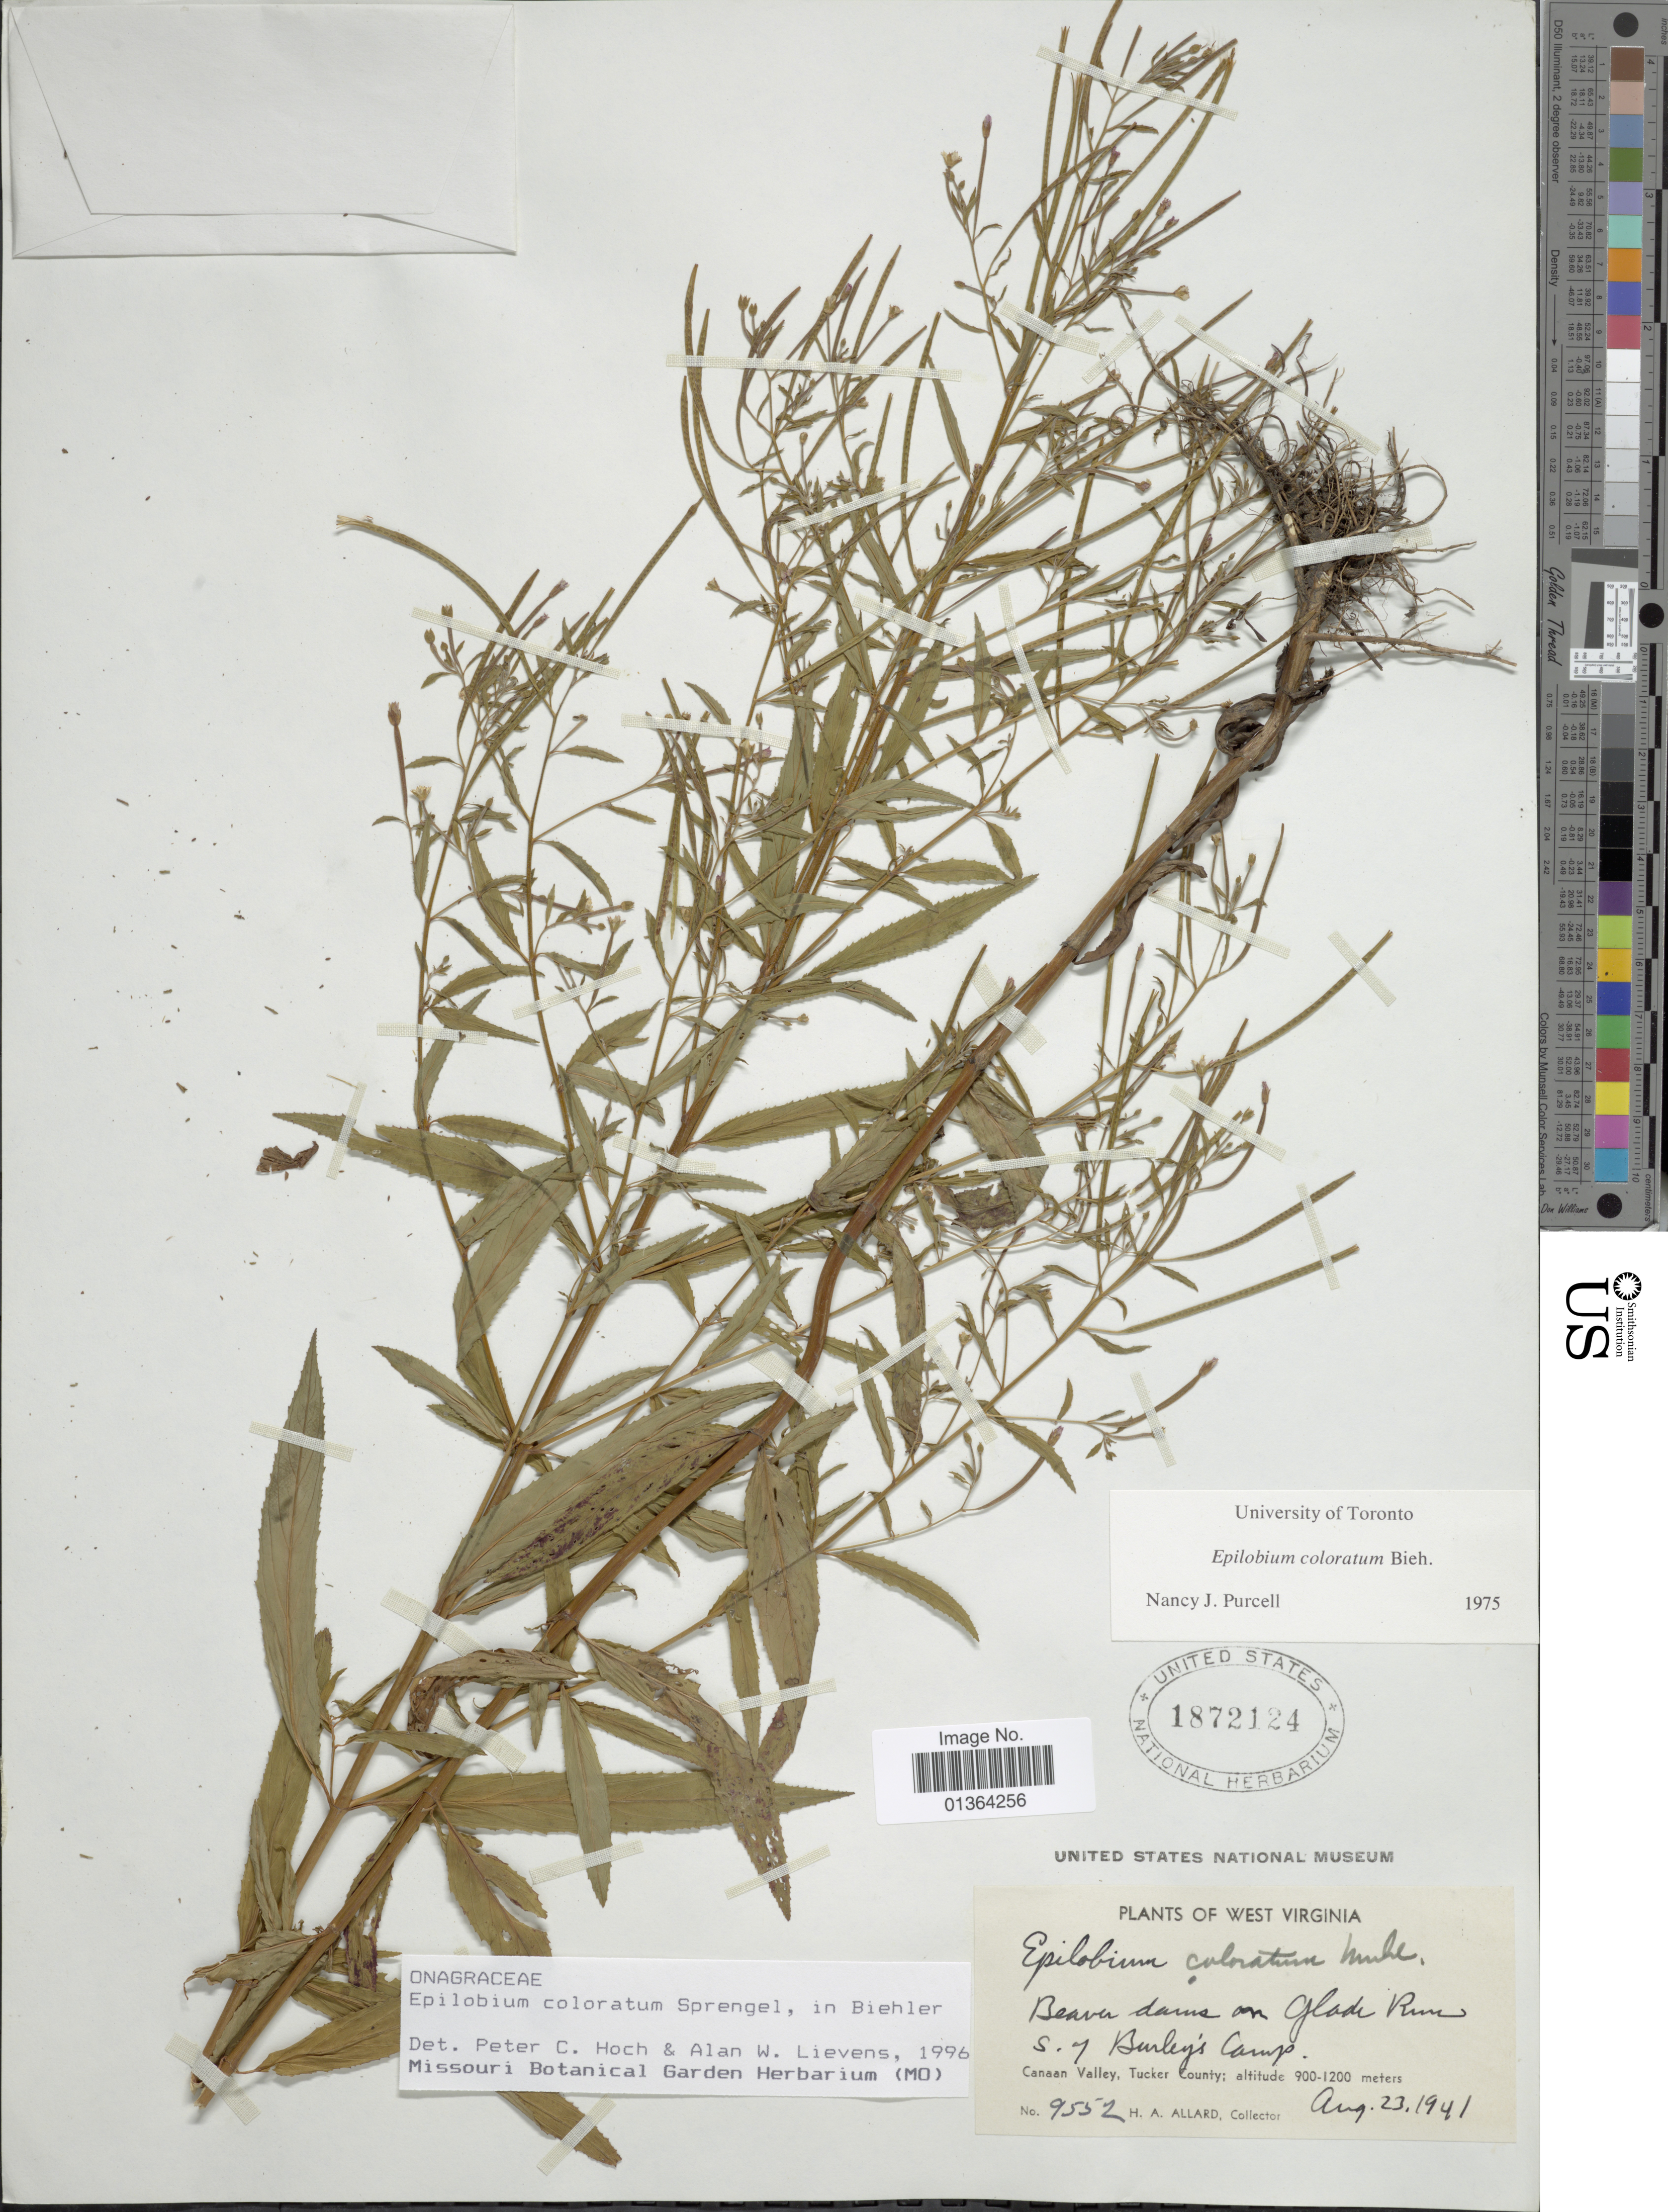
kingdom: Plantae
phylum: Tracheophyta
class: Magnoliopsida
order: Myrtales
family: Onagraceae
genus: Epilobium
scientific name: Epilobium coloratum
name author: Biehler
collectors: H. A. Allard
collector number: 9552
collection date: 1941-08-23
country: United States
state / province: West Virginia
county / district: Tucker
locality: Beaver dams on Glade Run S. of Burley's Camp. Canaan Valley.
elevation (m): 900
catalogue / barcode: US 1872124